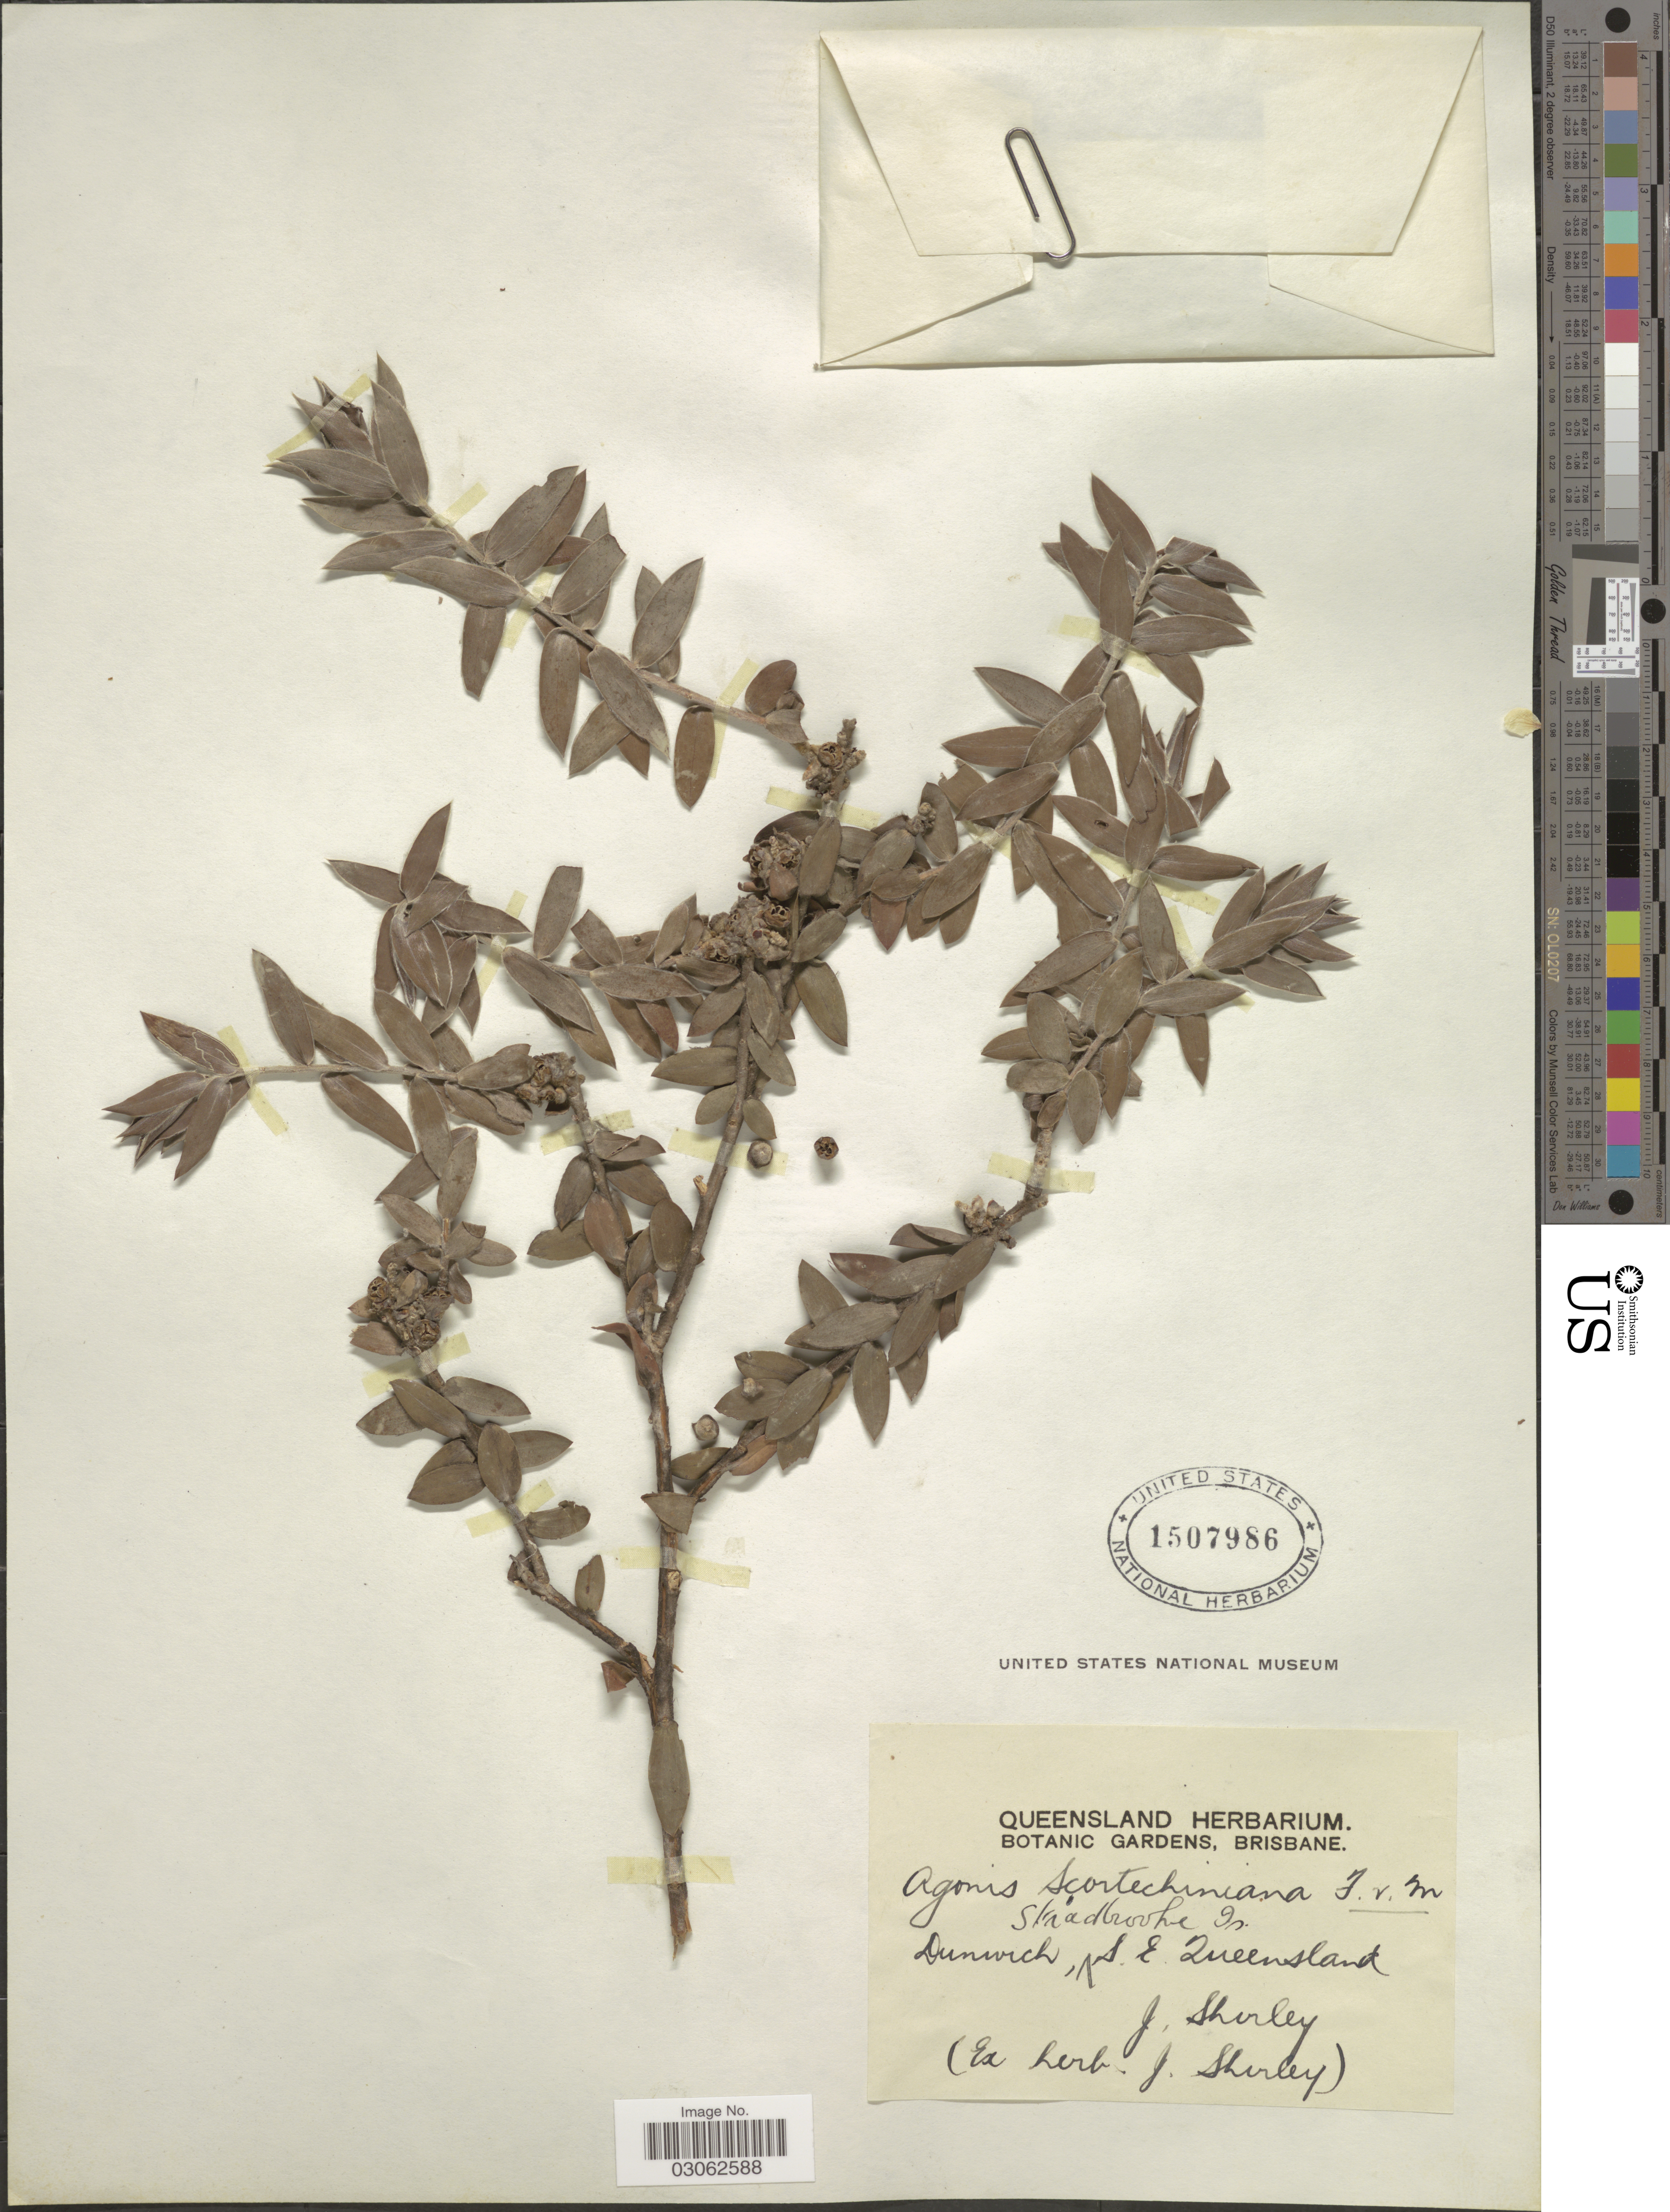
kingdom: Plantae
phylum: Tracheophyta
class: Magnoliopsida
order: Myrtales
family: Myrtaceae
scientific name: Aggreflorum speciosum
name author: (Schauer) P.G. Wilson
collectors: J. Shirley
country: Australia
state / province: Queensland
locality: Dunwich, Stradbroke Is. S. E. Queensland.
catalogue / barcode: US 1507986